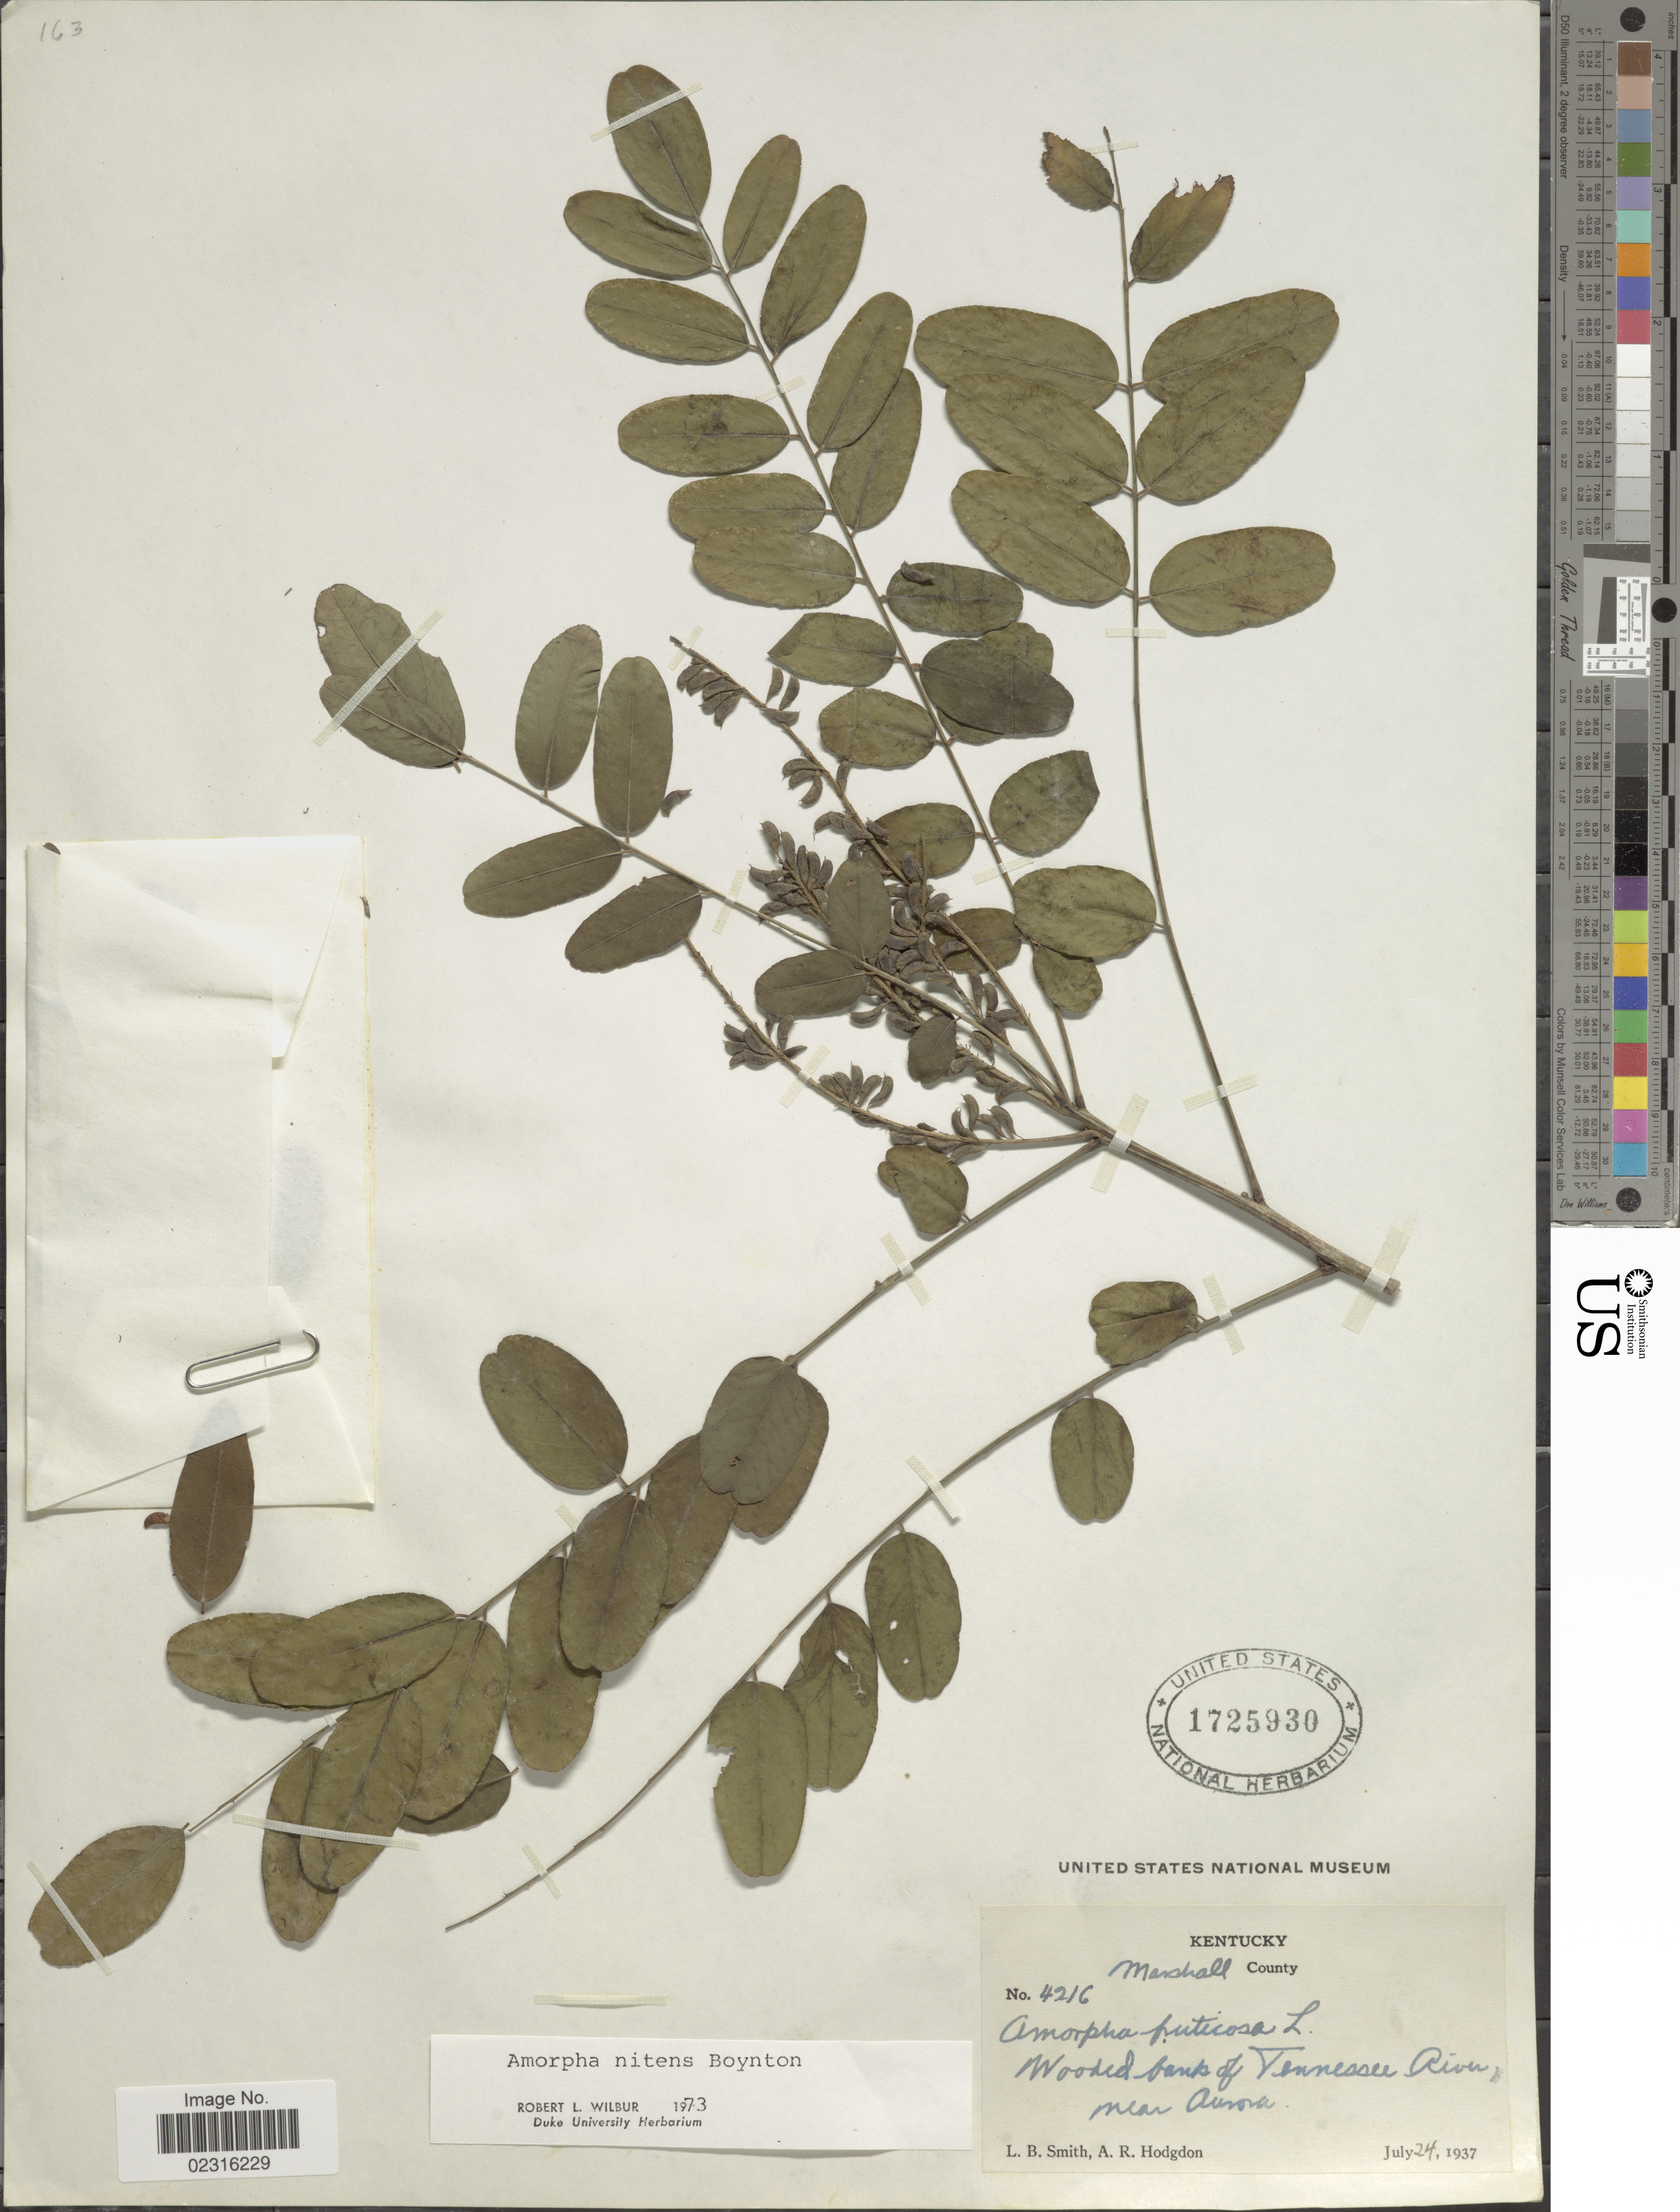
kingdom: Plantae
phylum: Tracheophyta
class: Magnoliopsida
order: Fabales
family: Fabaceae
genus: Amorpha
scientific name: Amorpha nitens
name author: F.E. Boynton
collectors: L. Smith & A. R. Hodgdon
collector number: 4216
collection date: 1937-07-24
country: United States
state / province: Kentucky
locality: Marshall County, wooded banks of Tennessee River, near Aurora.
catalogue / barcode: US 1725930